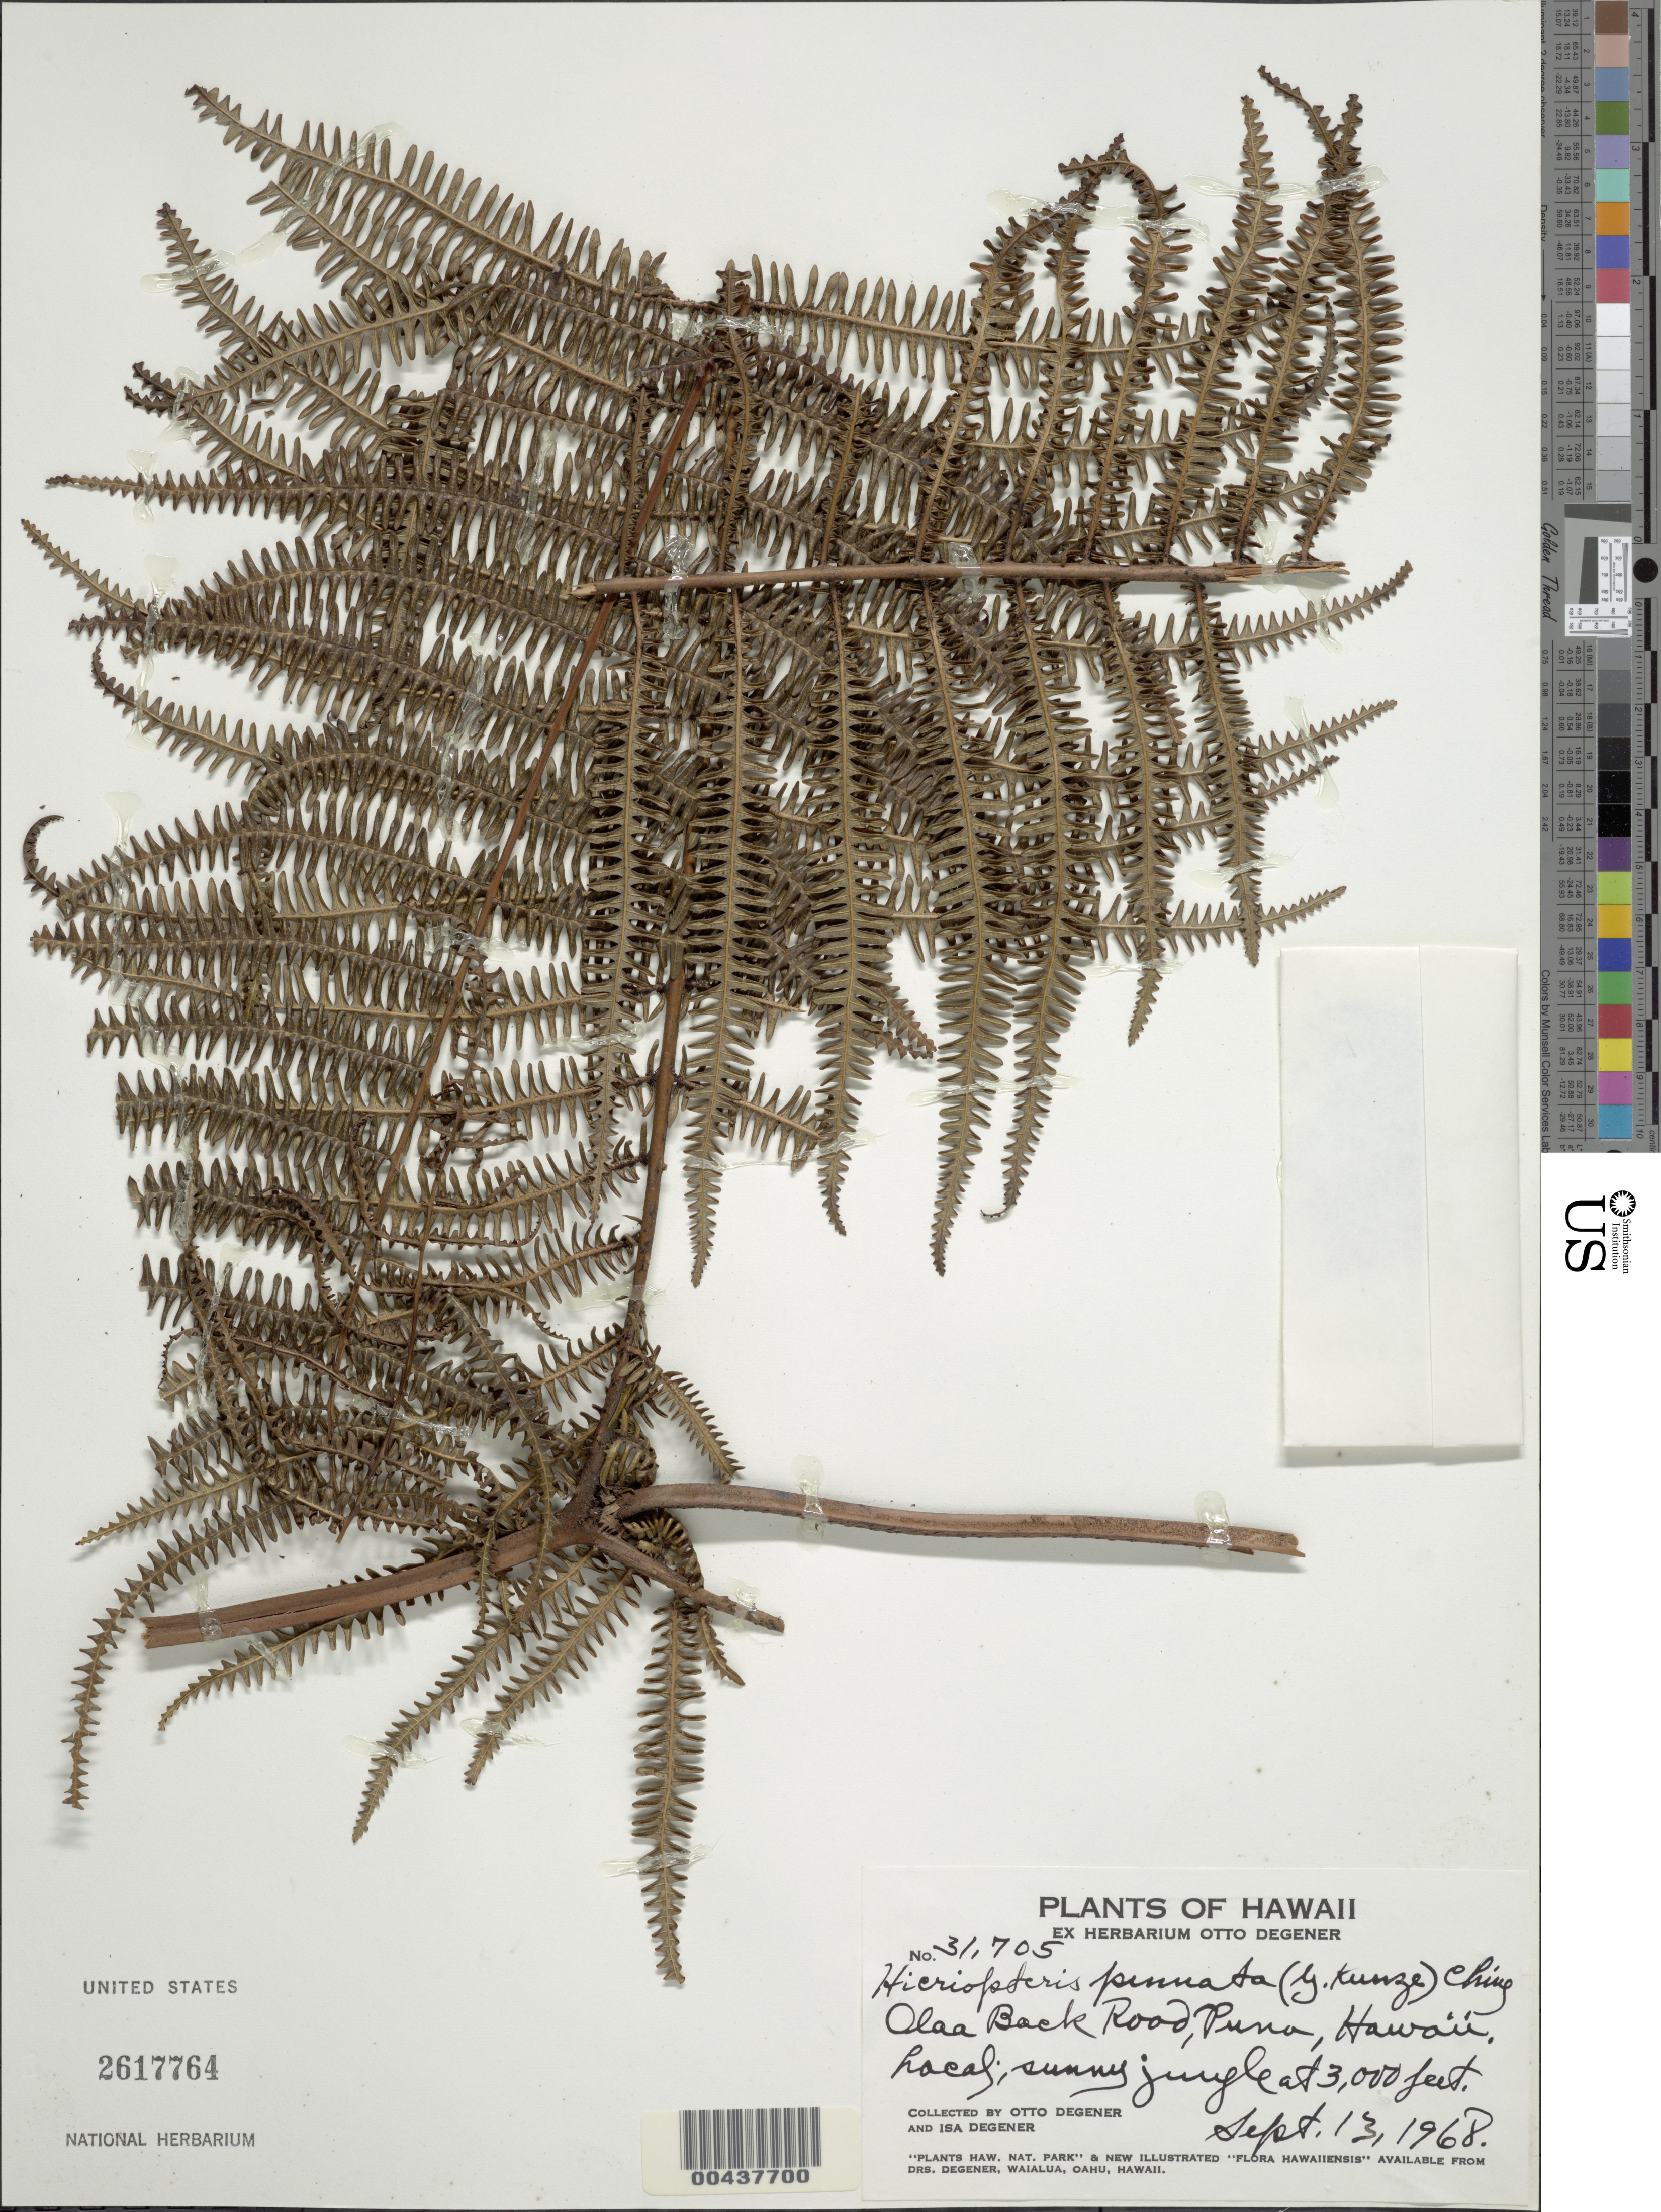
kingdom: Plantae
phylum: Tracheophyta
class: Polypodiopsida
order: Gleicheniales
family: Gleicheniaceae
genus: Diplopterygium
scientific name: Diplopterygium pinnatum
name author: (Kunze) Nakai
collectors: O. Degener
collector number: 31705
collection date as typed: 13 Sep 1968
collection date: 1968-09-13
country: United States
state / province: Hawaii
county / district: Hawaii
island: Hawaii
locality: Olaa Back Road, Puna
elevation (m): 914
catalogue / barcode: US 2617764